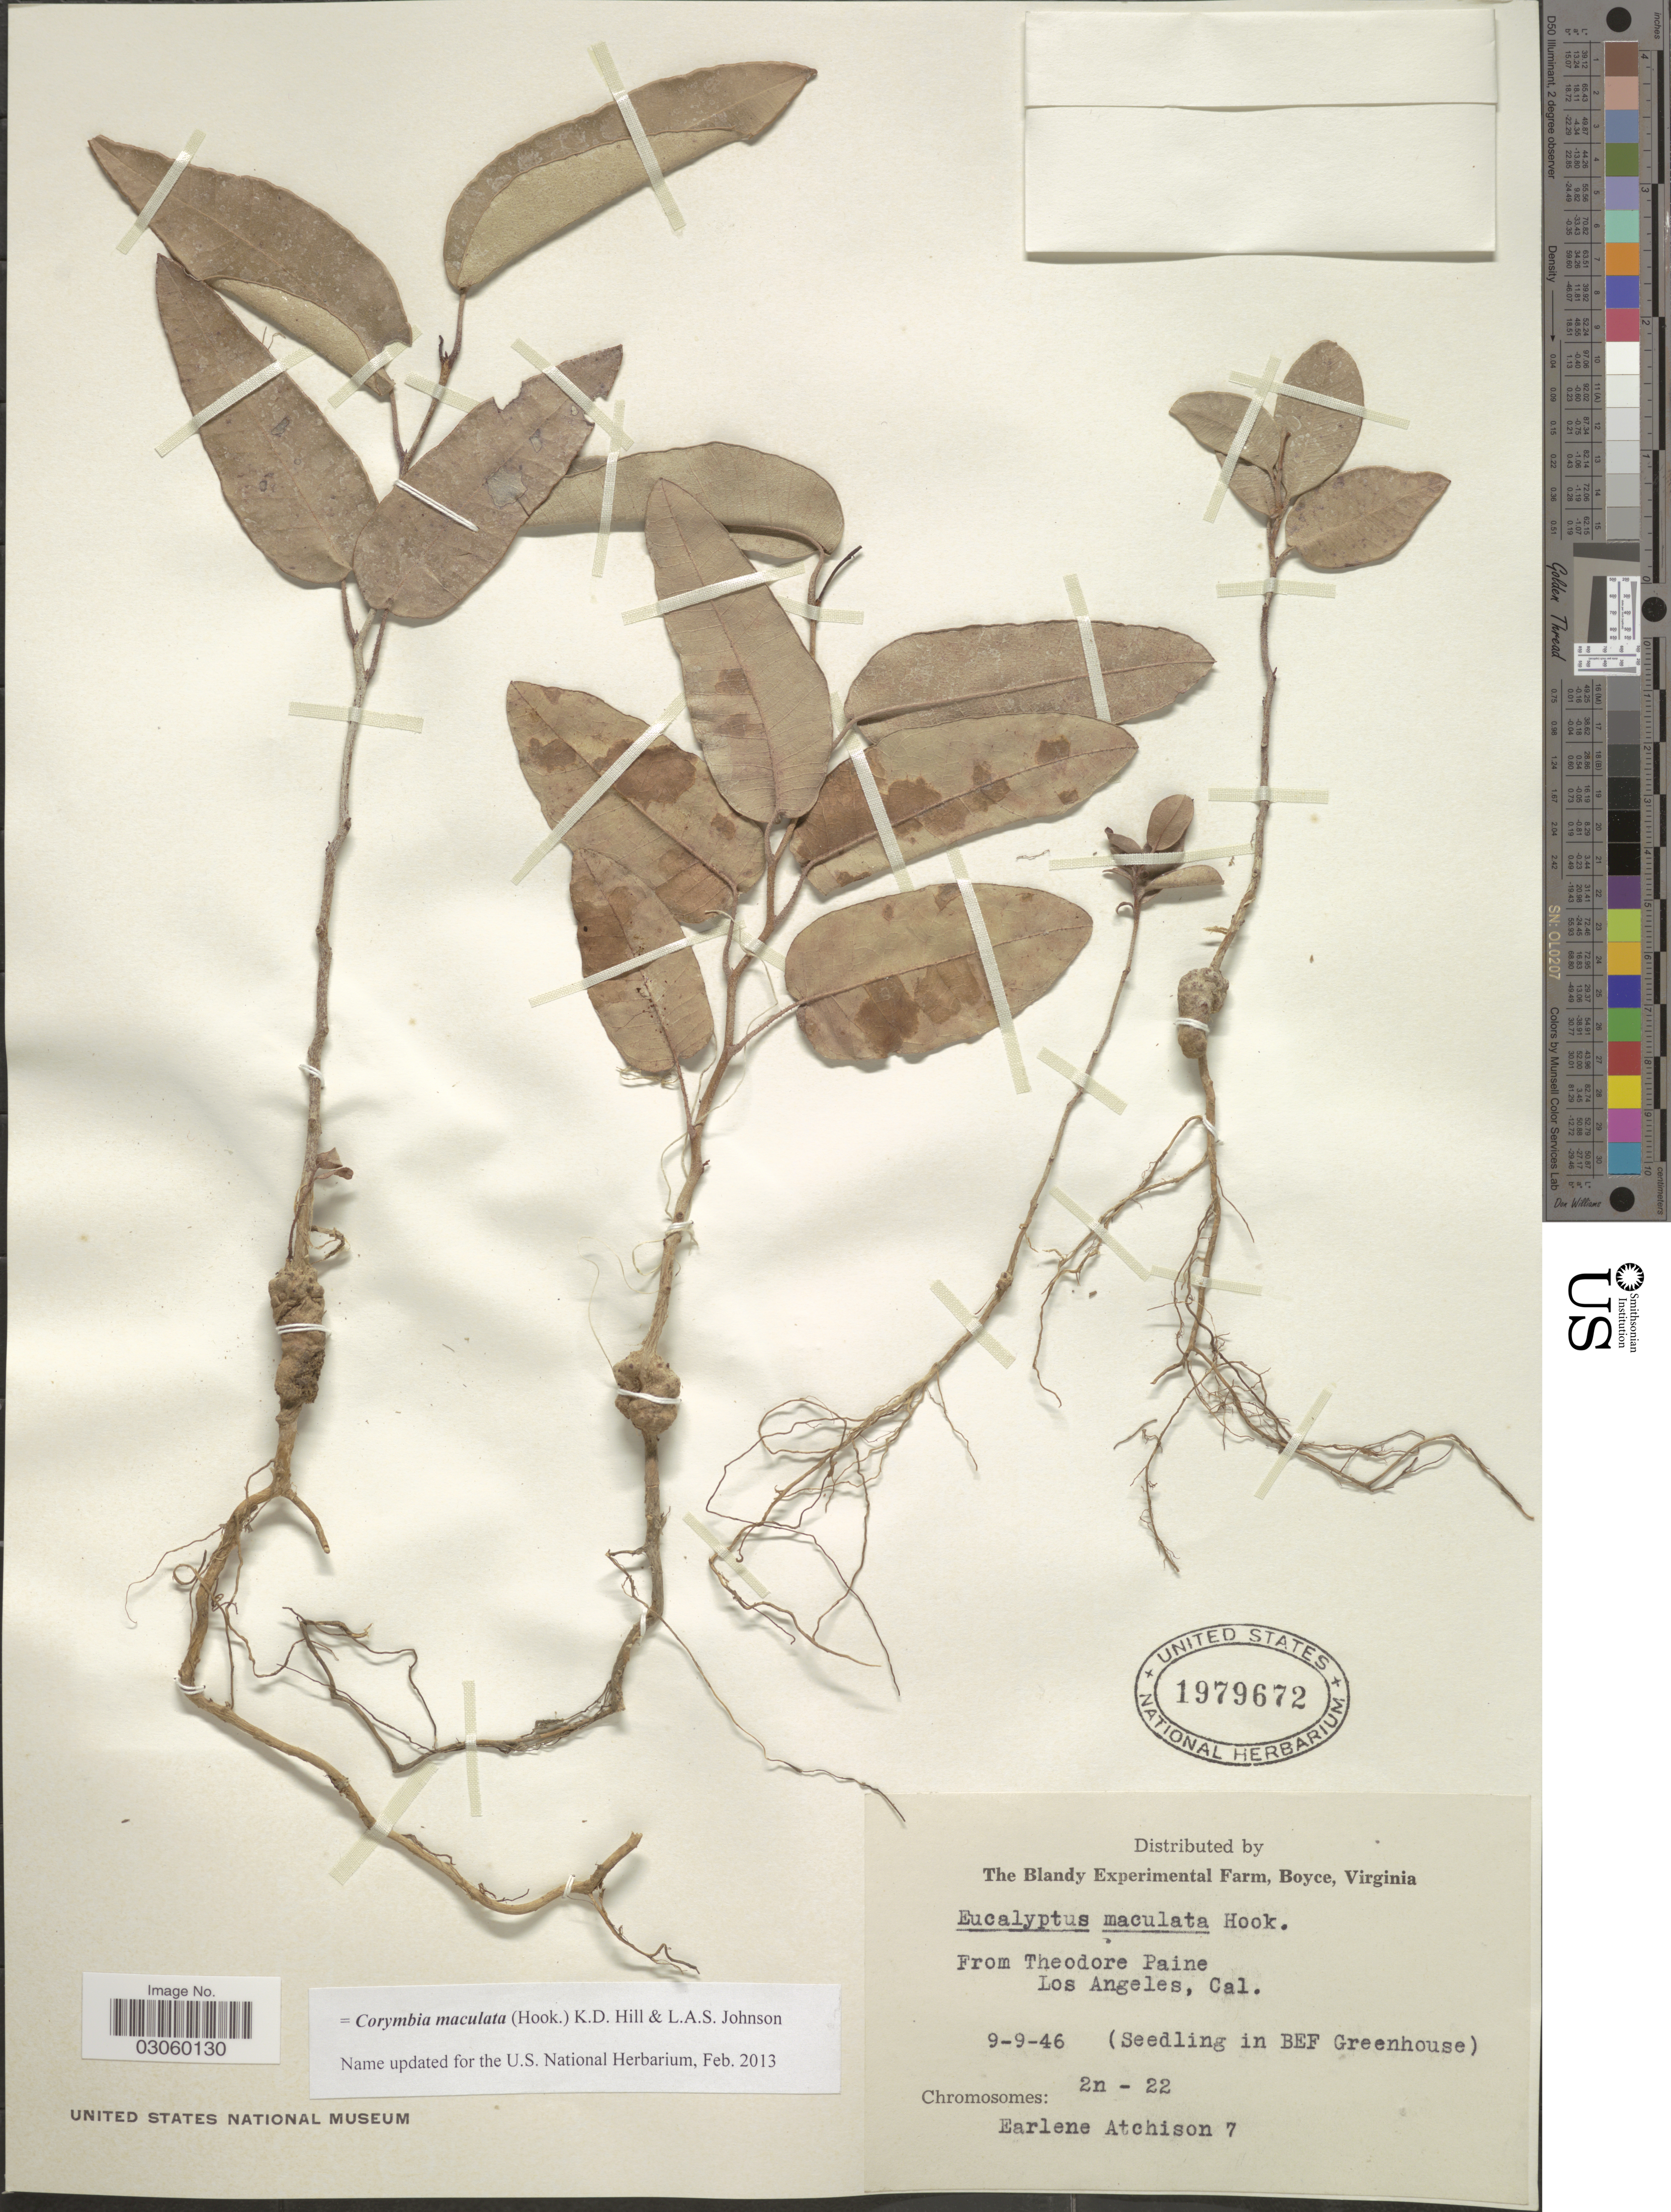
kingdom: Plantae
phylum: Tracheophyta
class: Magnoliopsida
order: Myrtales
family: Myrtaceae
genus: Corymbia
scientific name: Corymbia maculata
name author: (Hook.) K.D. Hill & L.A.S. Johnson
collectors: E. Atchison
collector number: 7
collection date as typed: Transcribed d/m/y: 9/9/46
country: United States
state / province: Virginia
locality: The Blandy Experimental Farm, Boyce.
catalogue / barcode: US 1979672